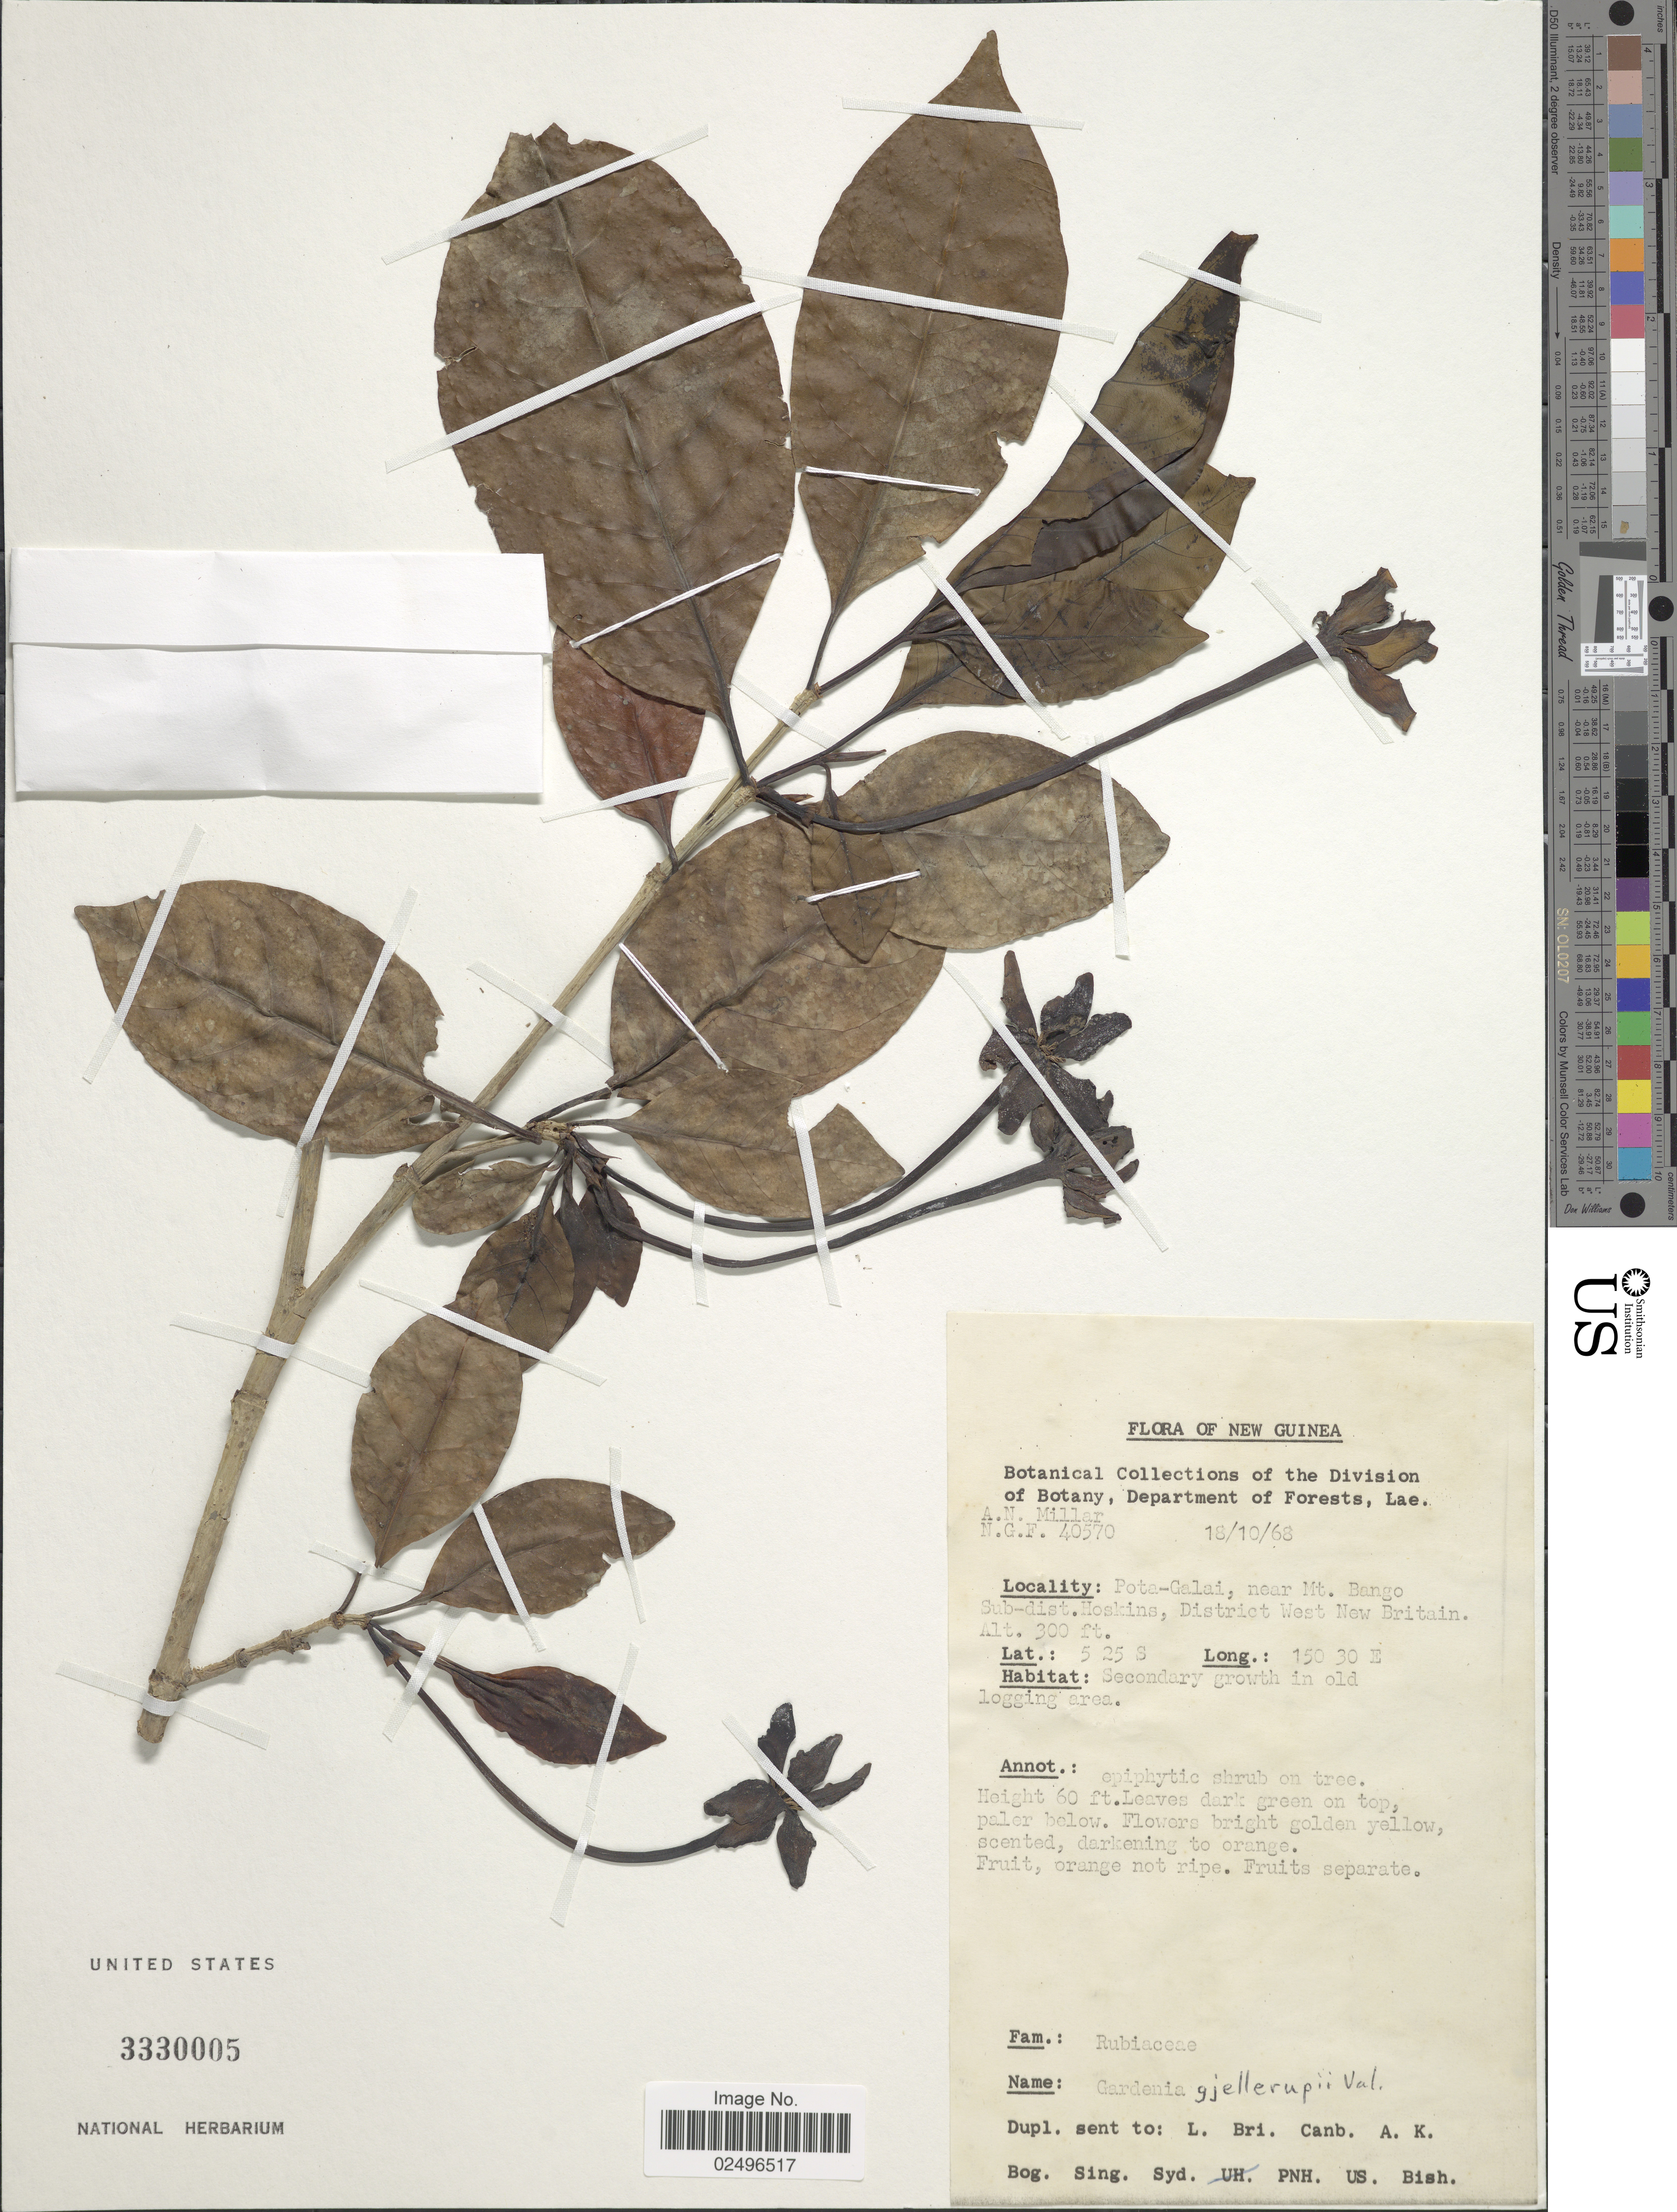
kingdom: Plantae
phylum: Tracheophyta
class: Magnoliopsida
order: Gentianales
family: Rubiaceae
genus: Gardenia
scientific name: Gardenia gjellerupii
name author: Valeton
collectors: A. Millar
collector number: N.G.F. 40570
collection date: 1968-10-18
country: Papua New Guinea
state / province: West New Britain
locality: New Guinea, Pota-Galai, near Mt. Bango Sub-dist. Hoskins, District West New Britain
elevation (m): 91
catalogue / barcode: US 3330005